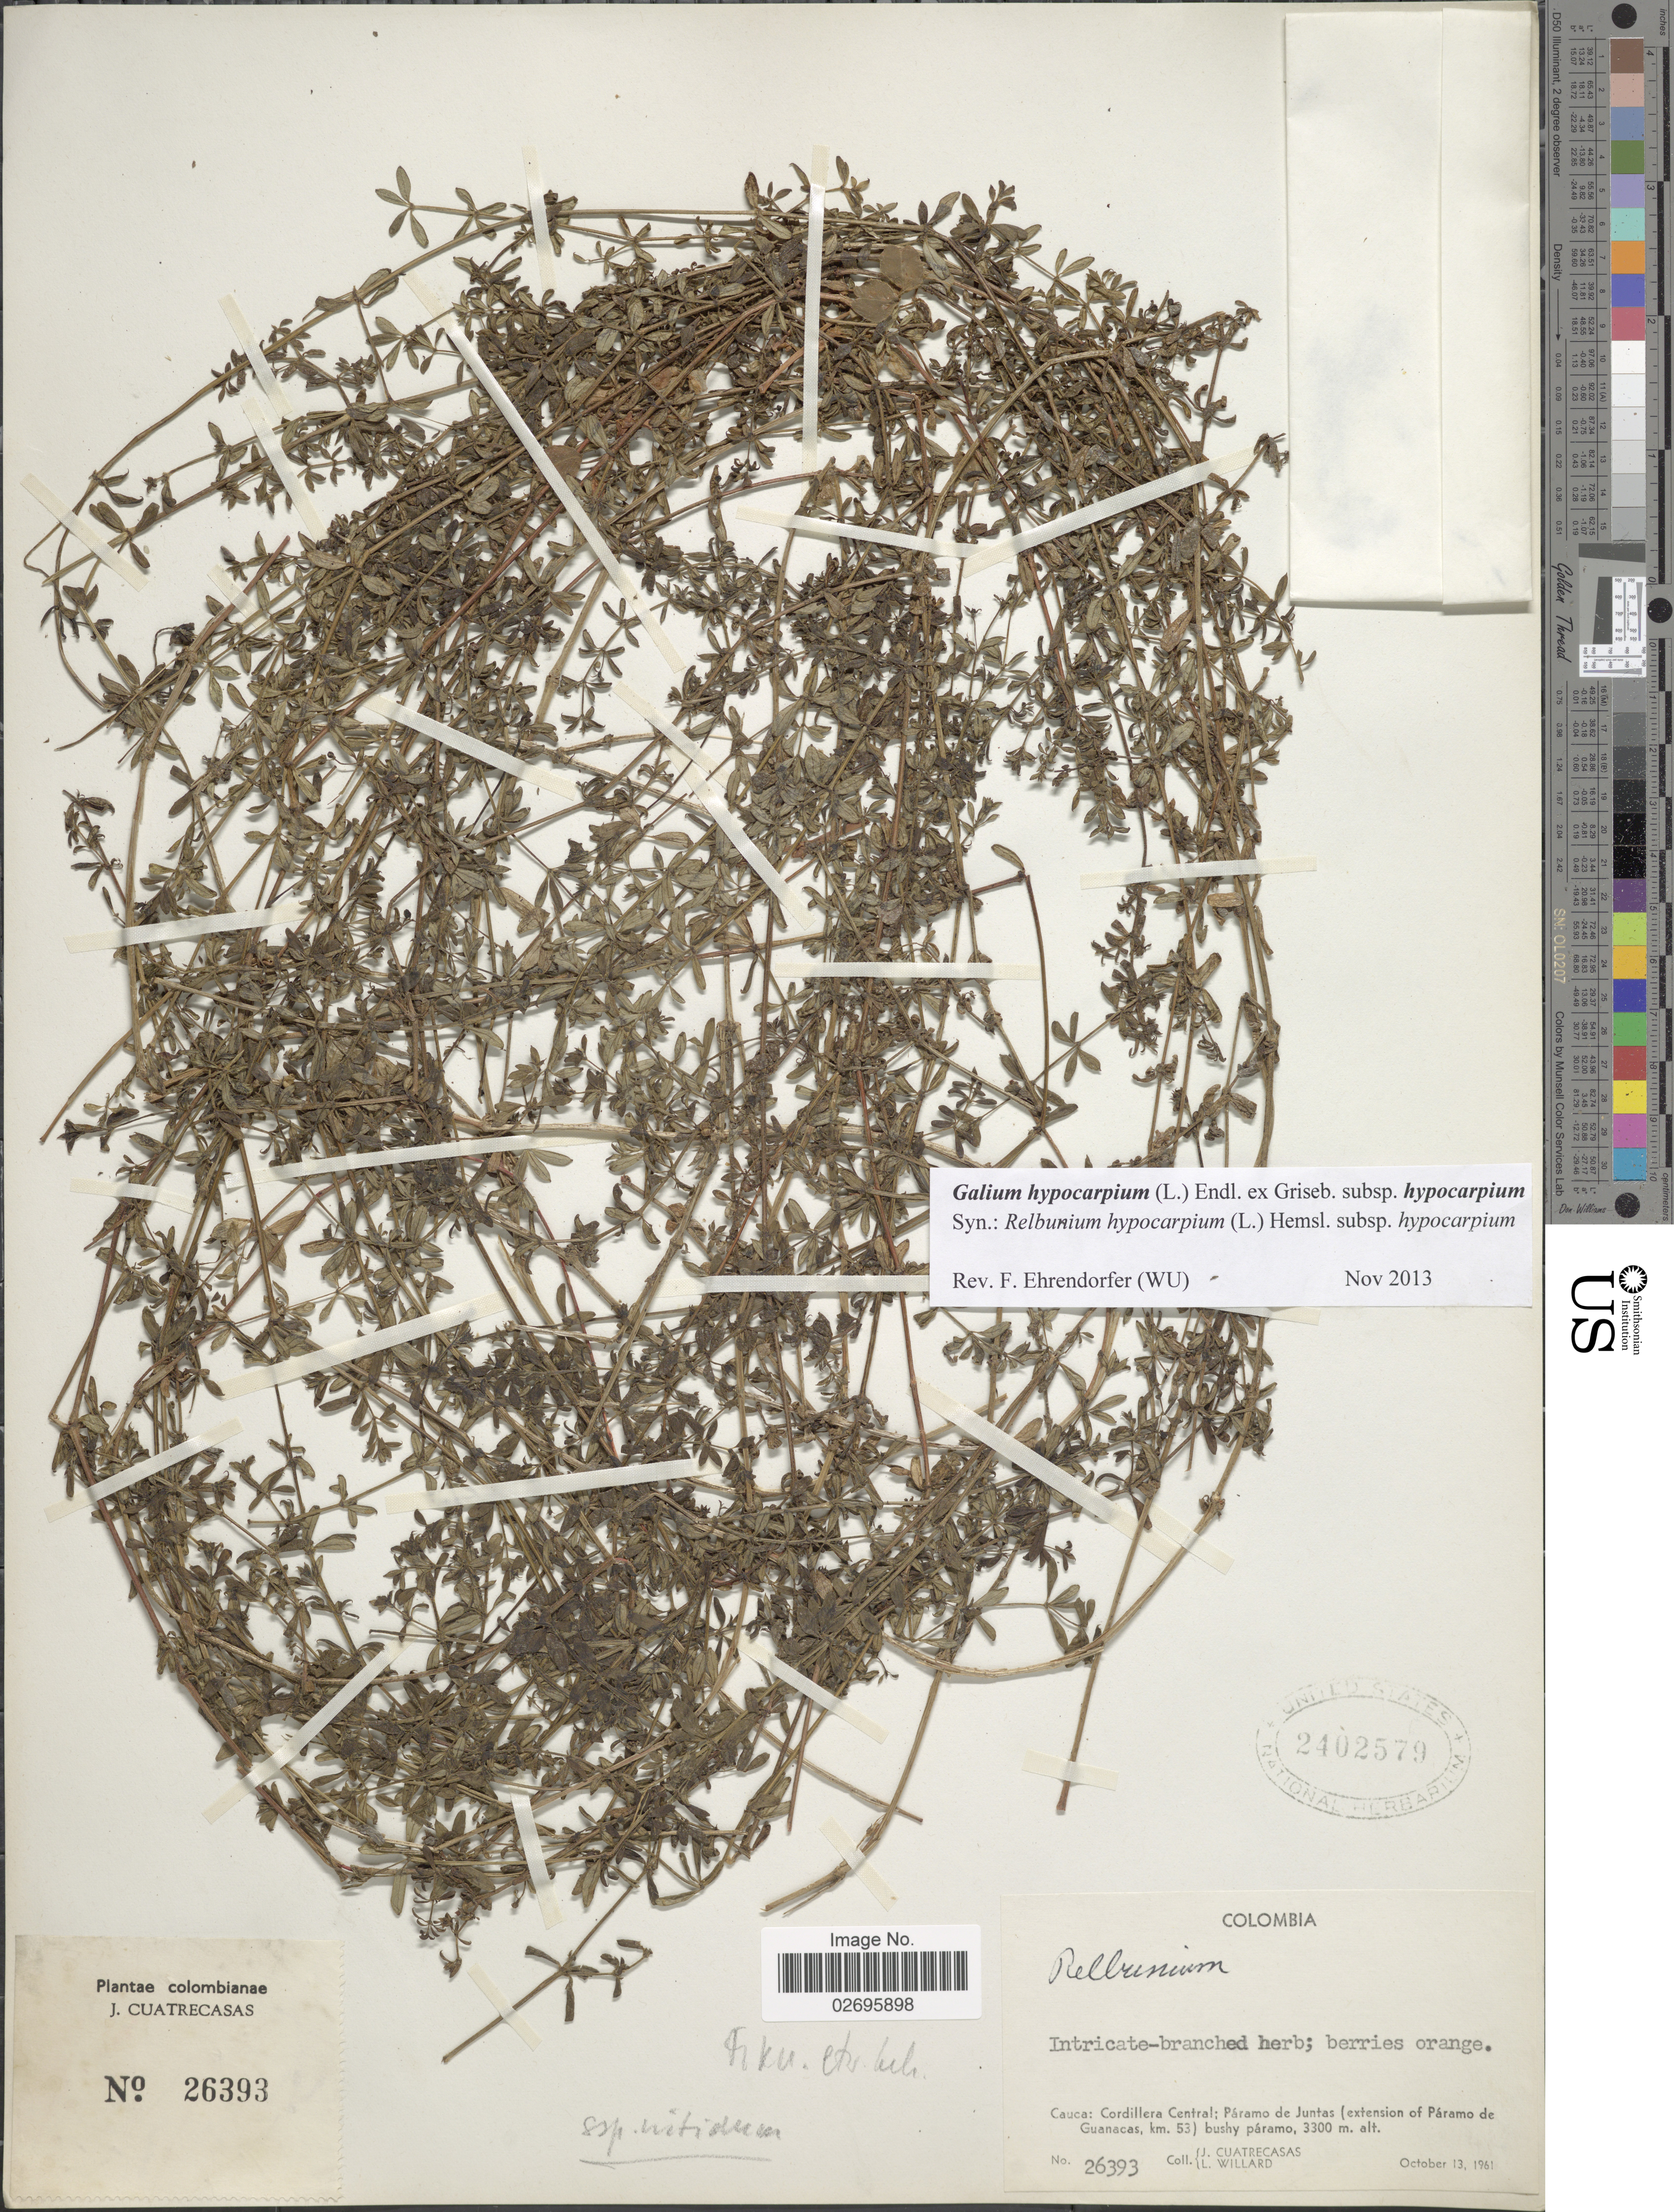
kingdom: Plantae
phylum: Tracheophyta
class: Magnoliopsida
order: Gentianales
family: Rubiaceae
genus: Galium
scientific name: Galium hypocarpium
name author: (L.) Endl. ex Griseb.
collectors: J. Cuatrecasas & L. Willard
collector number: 26393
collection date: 1961-10-13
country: Colombia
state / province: Cauca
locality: Cordillera Central; Páramo de Juntas (extension of Páramo de Guanacas, km 53) bushy páramo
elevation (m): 3300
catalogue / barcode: US 2402579